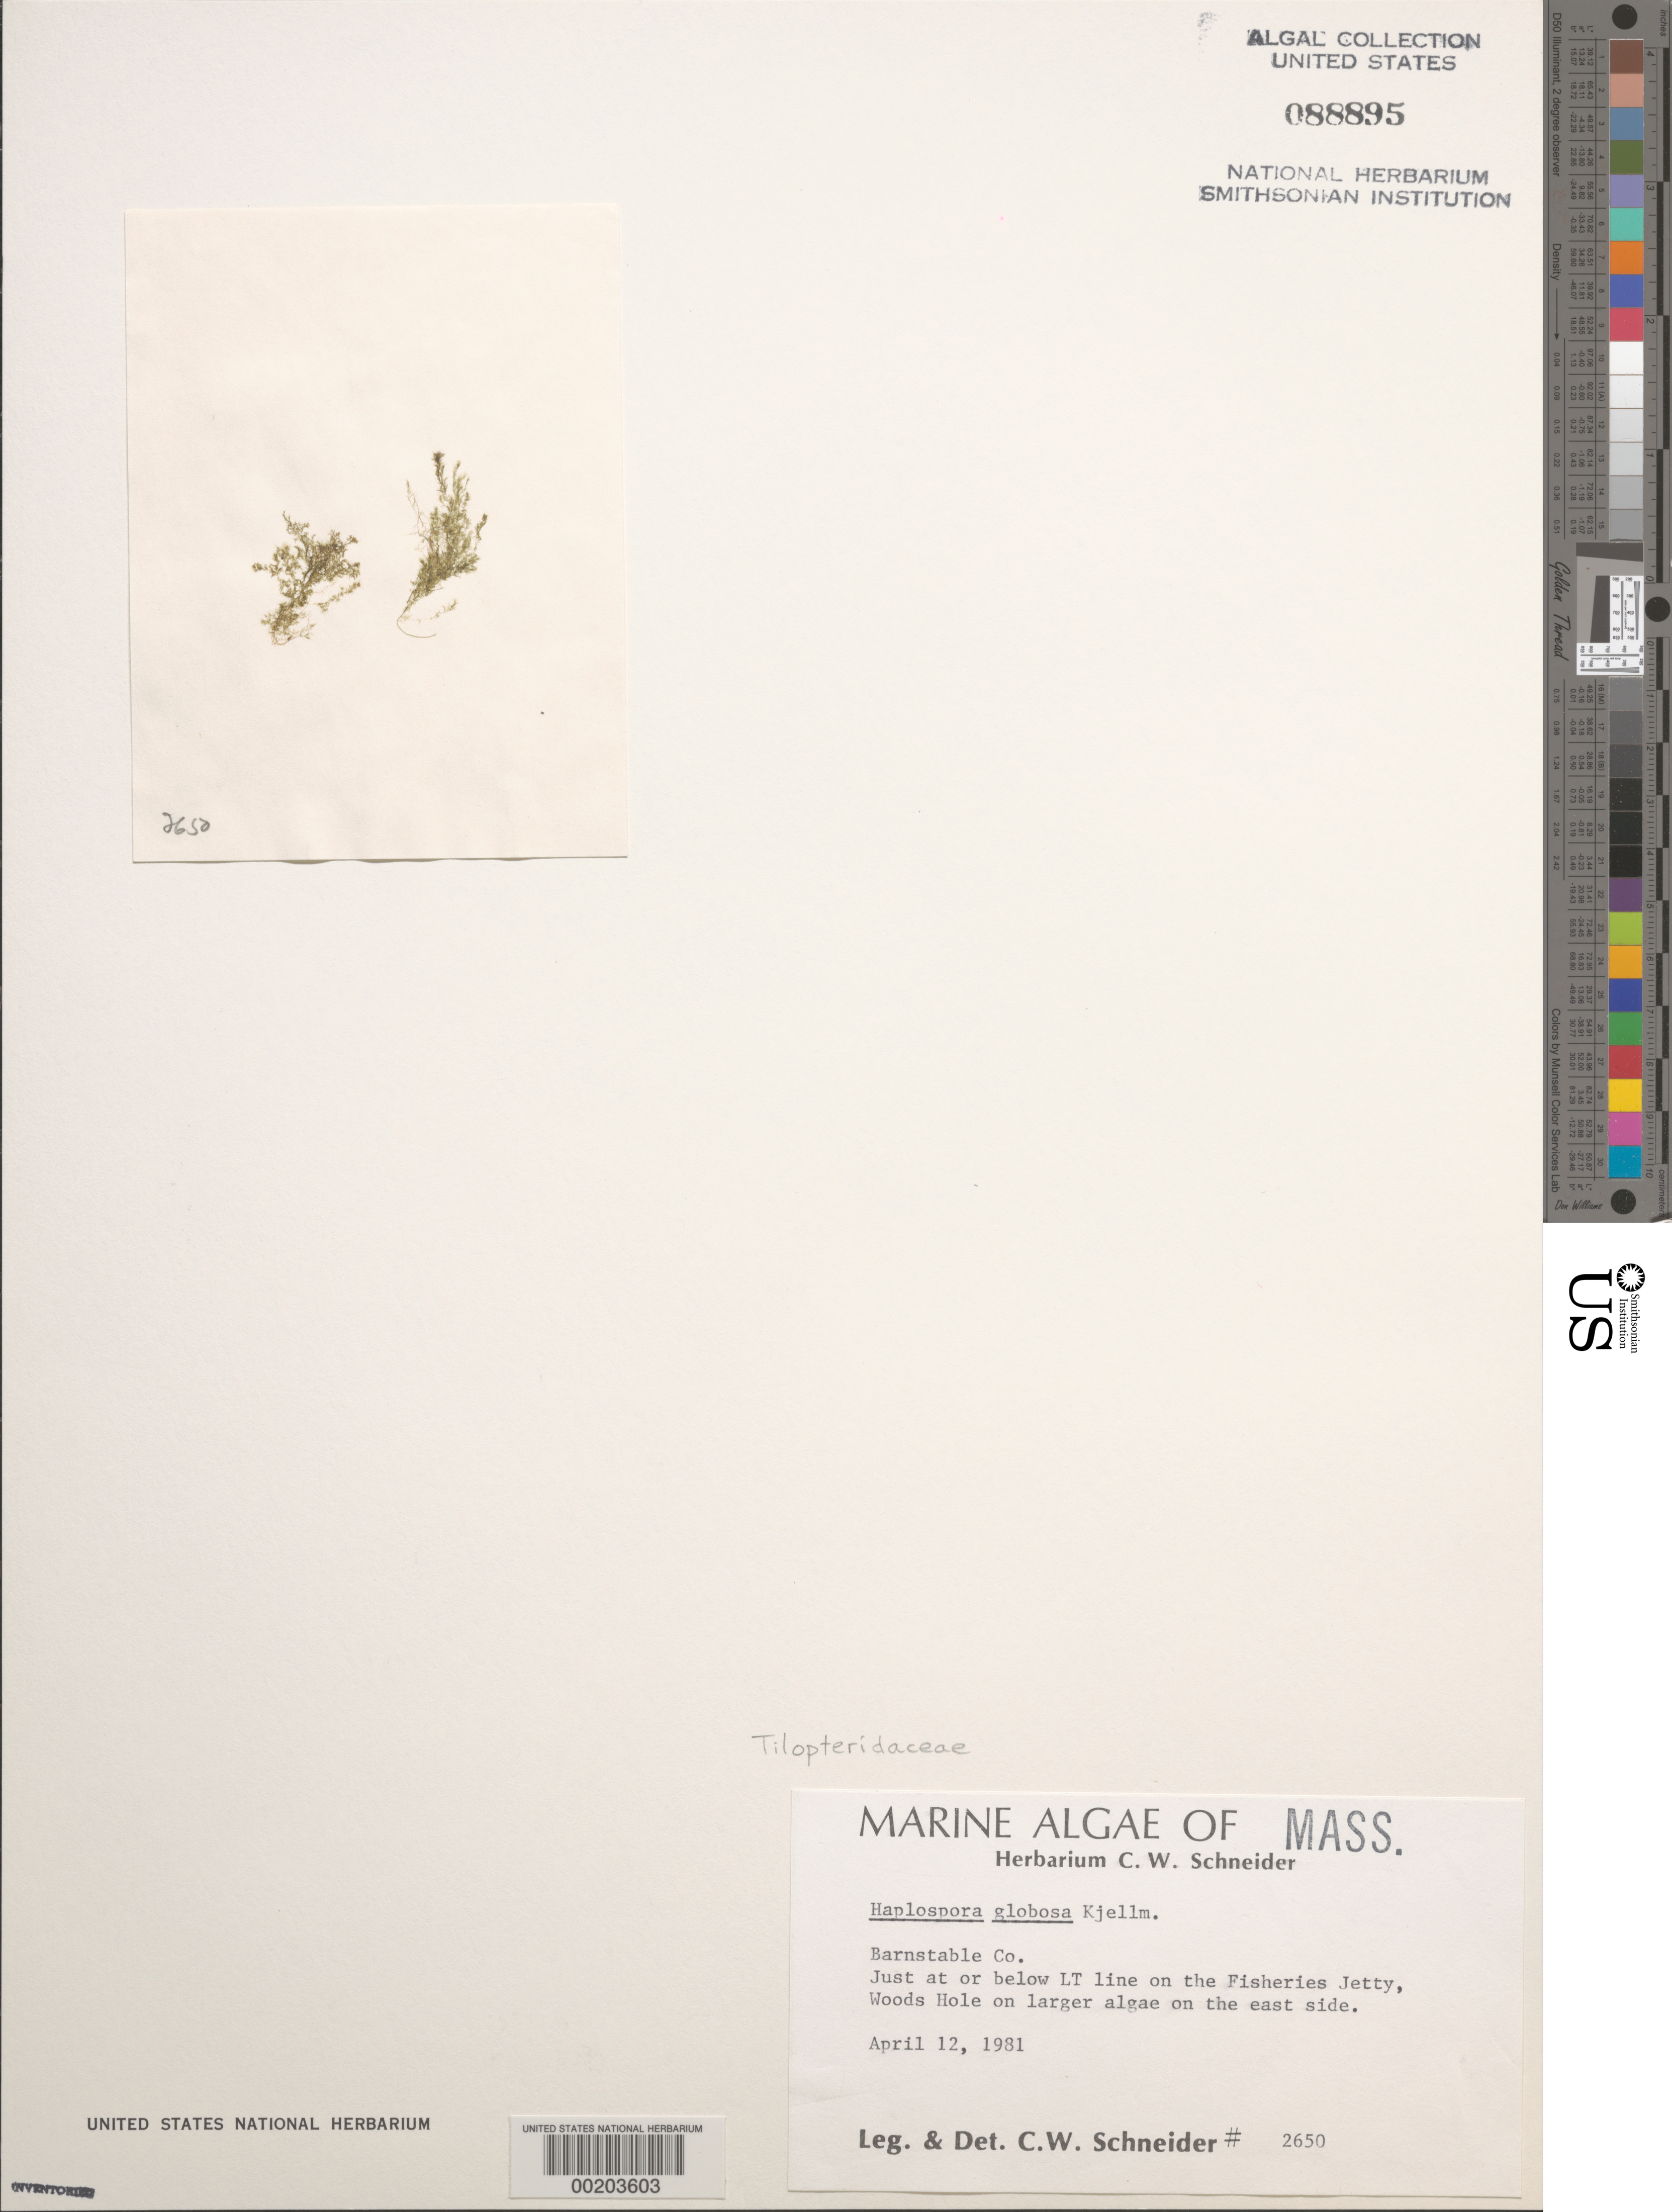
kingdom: Chromista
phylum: Ochrophyta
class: Phaeophyceae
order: Tilopteridales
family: Tilopteridaceae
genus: Haplospora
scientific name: Haplospora globosa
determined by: Schneider, C. W.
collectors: C. W. Schneider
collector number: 2650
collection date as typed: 12 Apr 1981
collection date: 1981-04-12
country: United States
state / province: Massachusetts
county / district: Barnstable County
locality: Woods Hole, Fisheries jetty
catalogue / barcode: US 88895